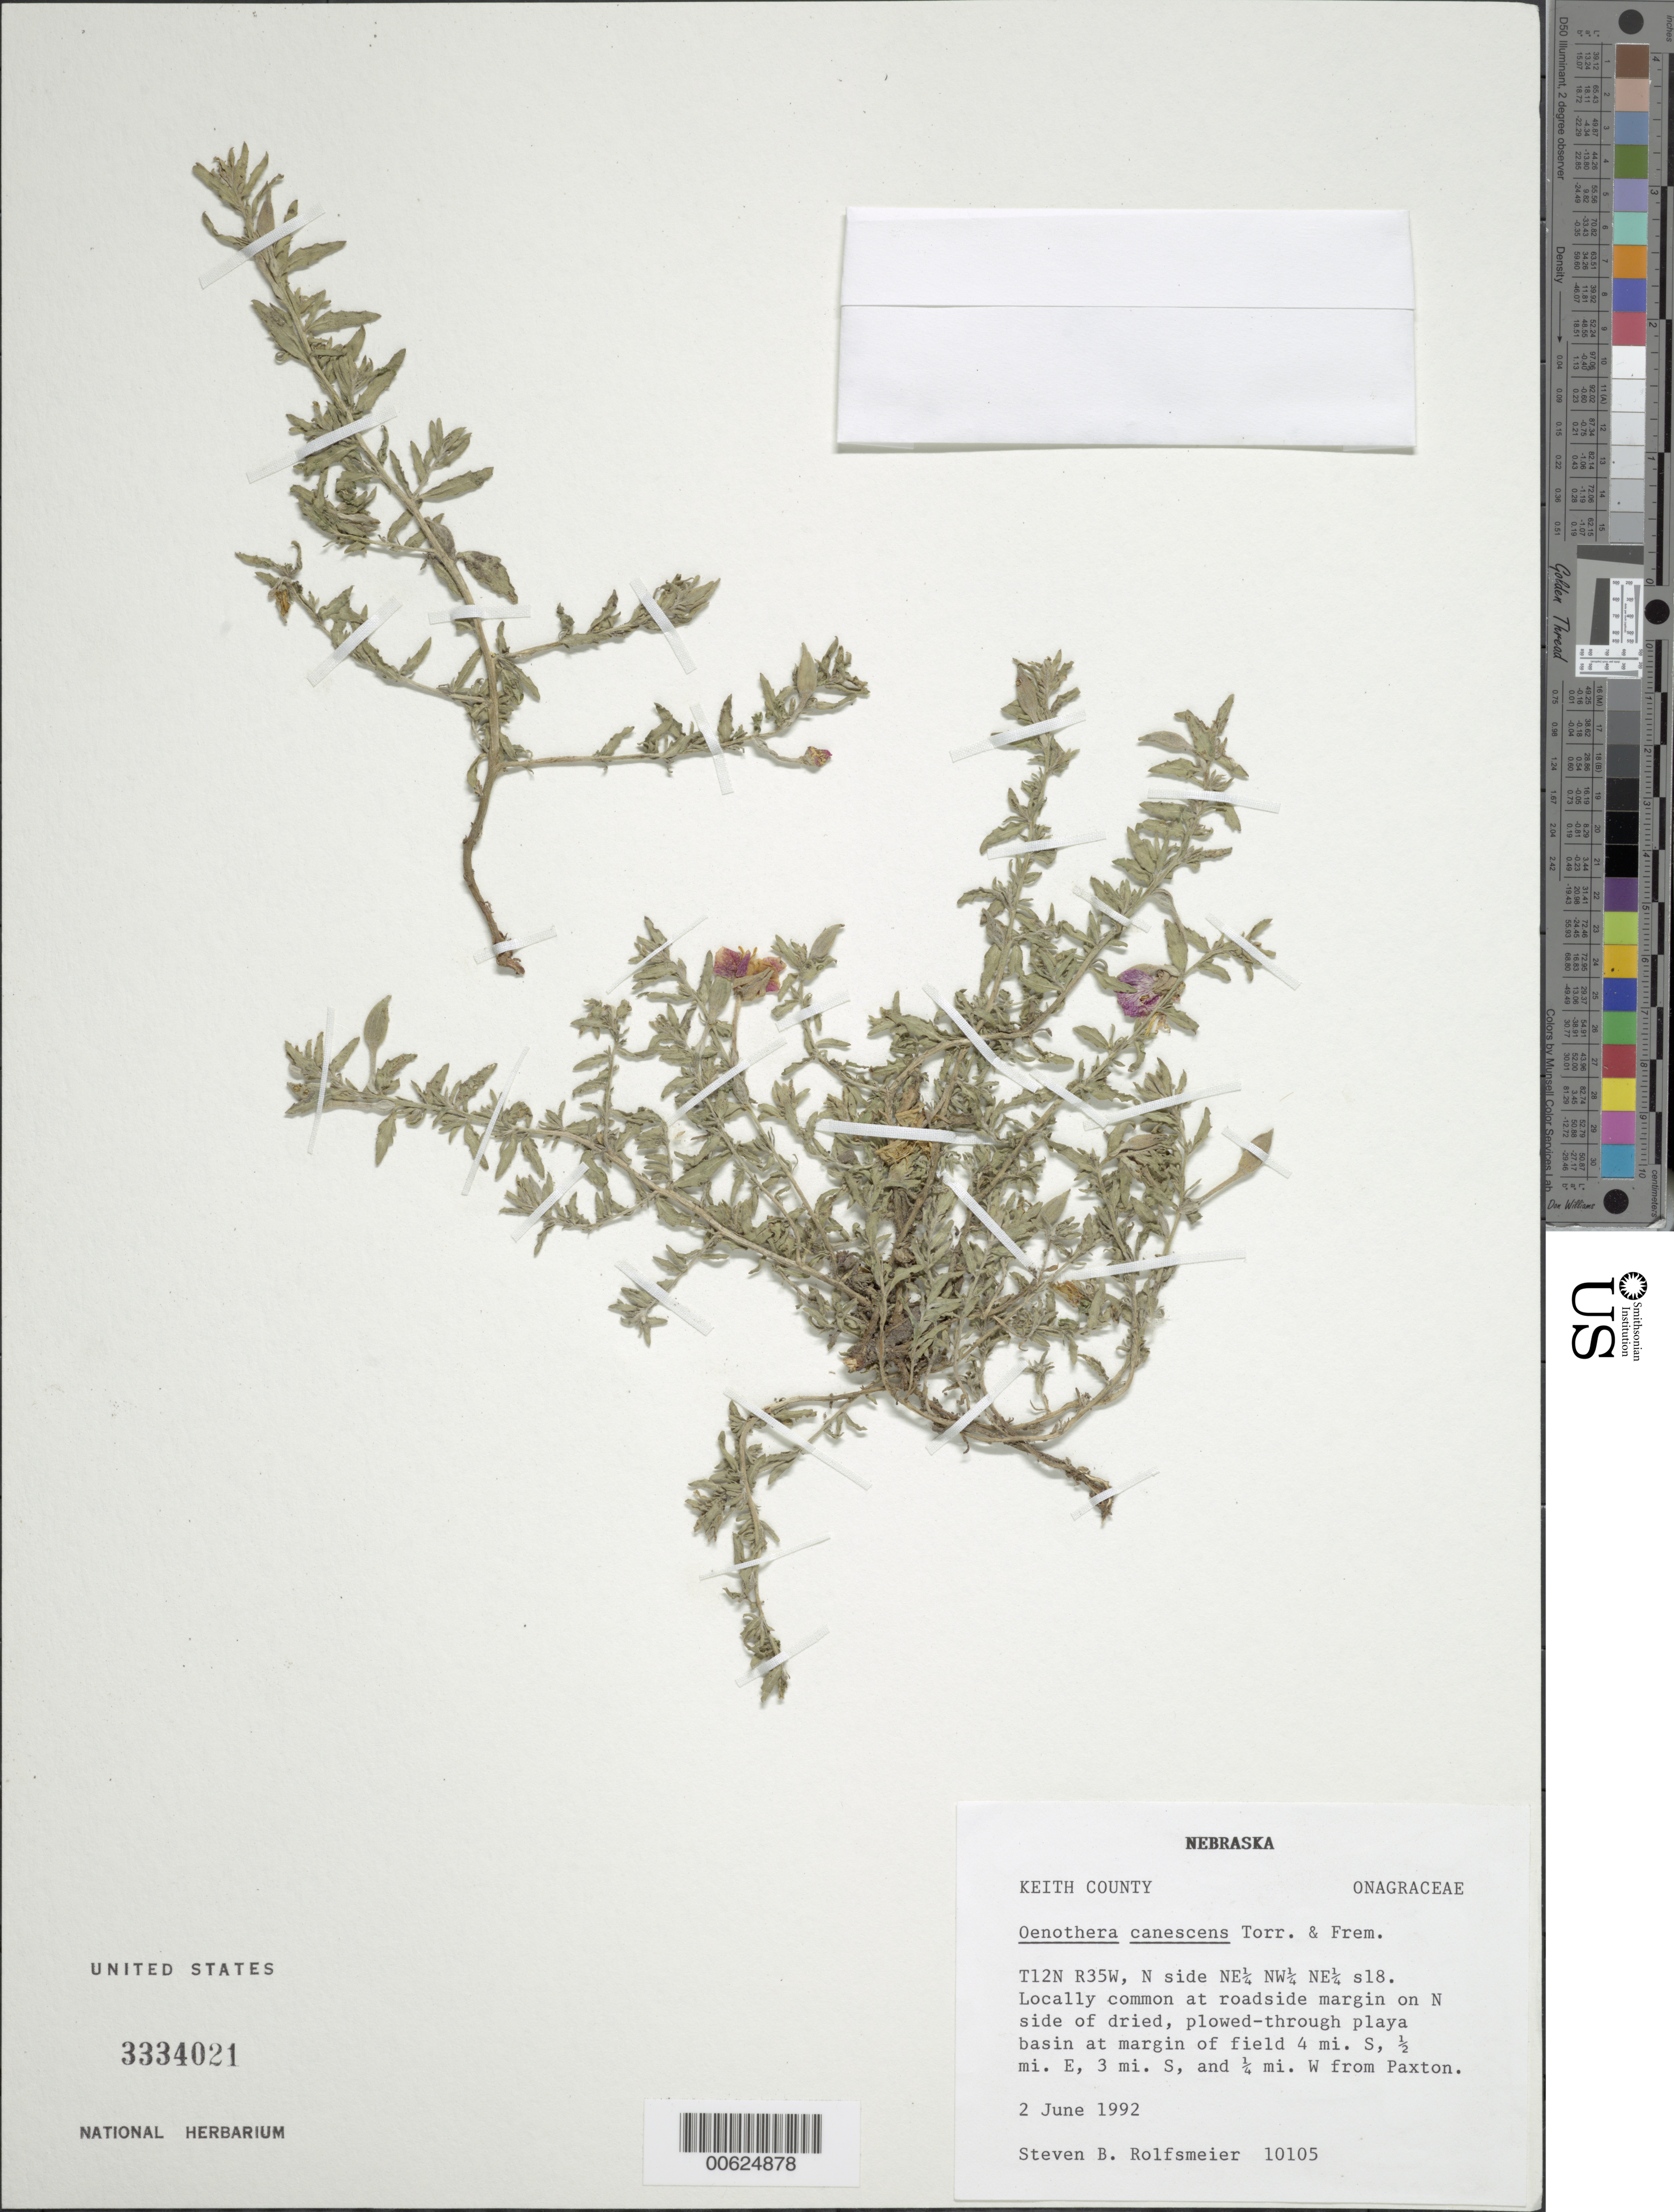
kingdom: Plantae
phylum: Tracheophyta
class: Magnoliopsida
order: Myrtales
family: Onagraceae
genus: Oenothera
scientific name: Oenothera canescens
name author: Torr. & Frém.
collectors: S. Rolfsmeier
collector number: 10105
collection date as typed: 02 Jun 1992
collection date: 1992-06-02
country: United States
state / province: Nebraska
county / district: Keith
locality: SE of Paxton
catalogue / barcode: US 3334021